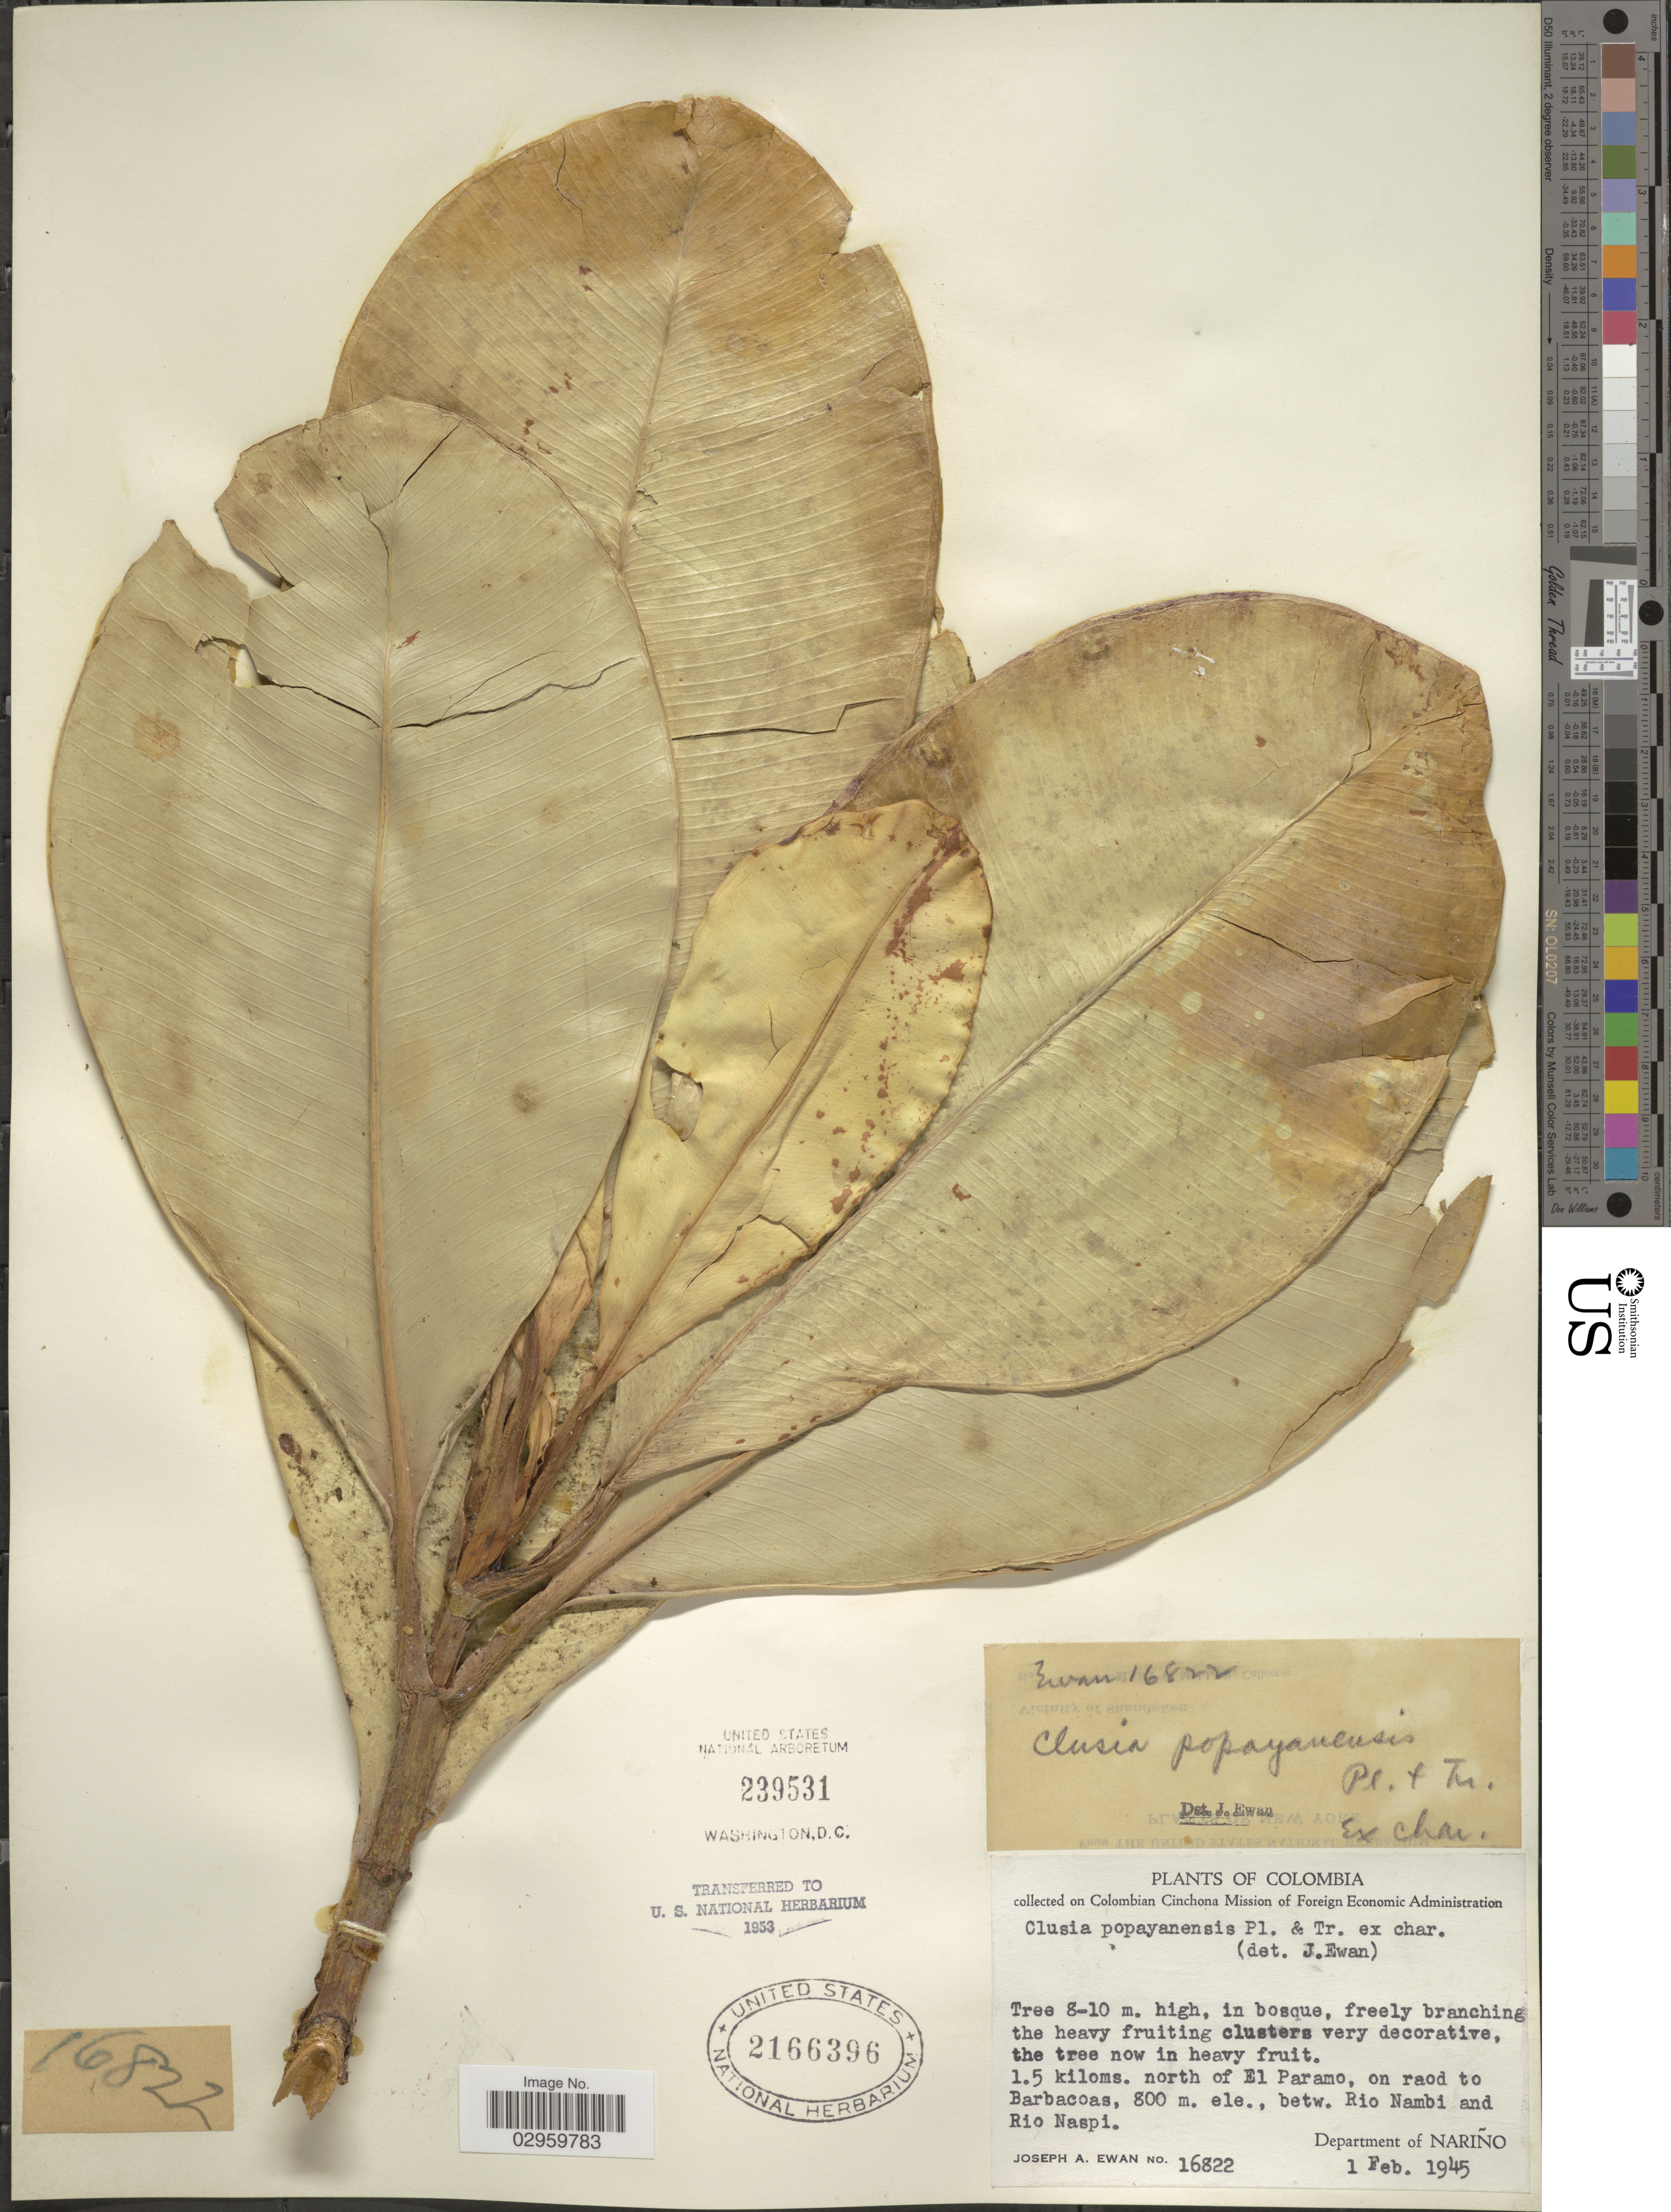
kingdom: Plantae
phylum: Tracheophyta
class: Magnoliopsida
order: Malpighiales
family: Clusiaceae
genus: Clusia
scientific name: Clusia popayenensis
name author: Planch. & Triana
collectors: J. A. Ewan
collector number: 16822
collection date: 1945-02-01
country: Colombia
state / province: Nariño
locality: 1.5 kiloms. north of El Paramo, on road to Barbacoas, betw. Rio Nambi and Rio Naspi. Department of Nariño.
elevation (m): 800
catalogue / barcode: US 2166396